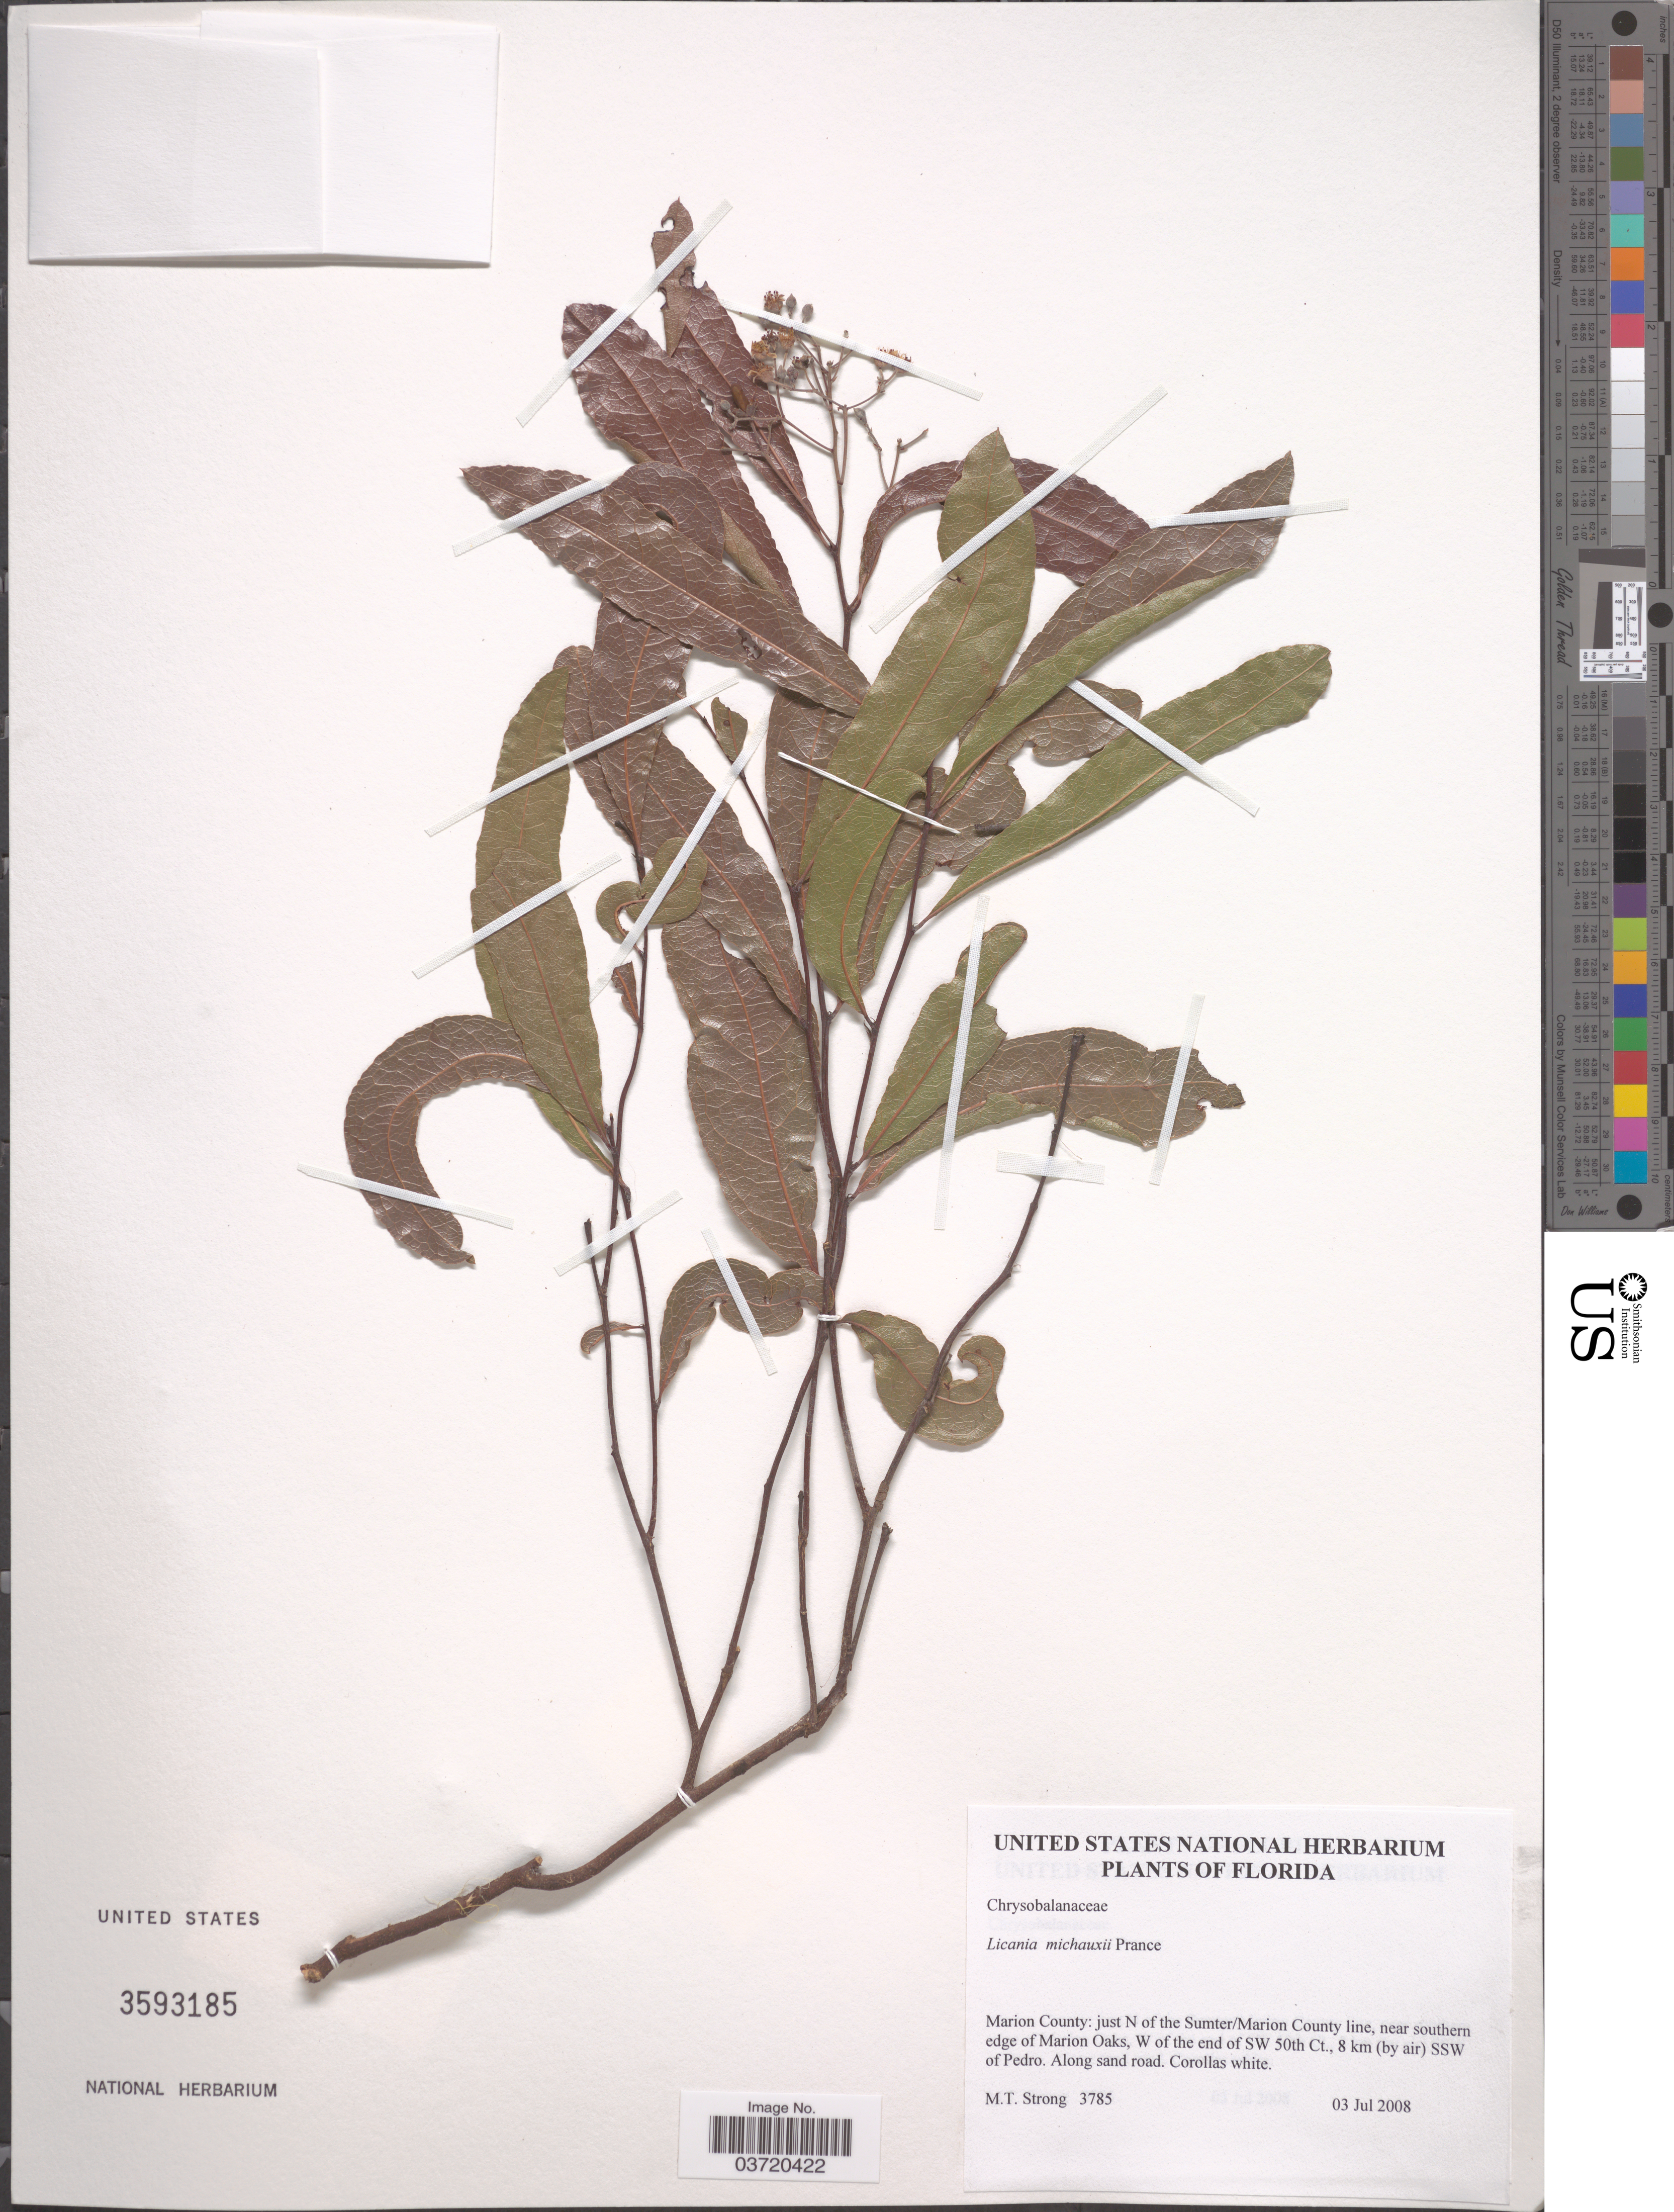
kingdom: Plantae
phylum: Tracheophyta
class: Magnoliopsida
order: Malpighiales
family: Chrysobalanaceae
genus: Geobalanus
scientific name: Geobalanus oblongifolius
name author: (Michx.) Small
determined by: Strong, M. T., (US), Smithsonian Institution - National Museum of Natural History (UNITED STATES)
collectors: M. T. Strong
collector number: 3785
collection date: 2008-07-03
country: United States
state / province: Florida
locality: Marion County: just N of the Sumter/Marion County line, near southern edge of Marion Oaks, W of the end of SW 50th Ct., 8 km (by air) SSW of Pedro.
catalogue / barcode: US 3593185